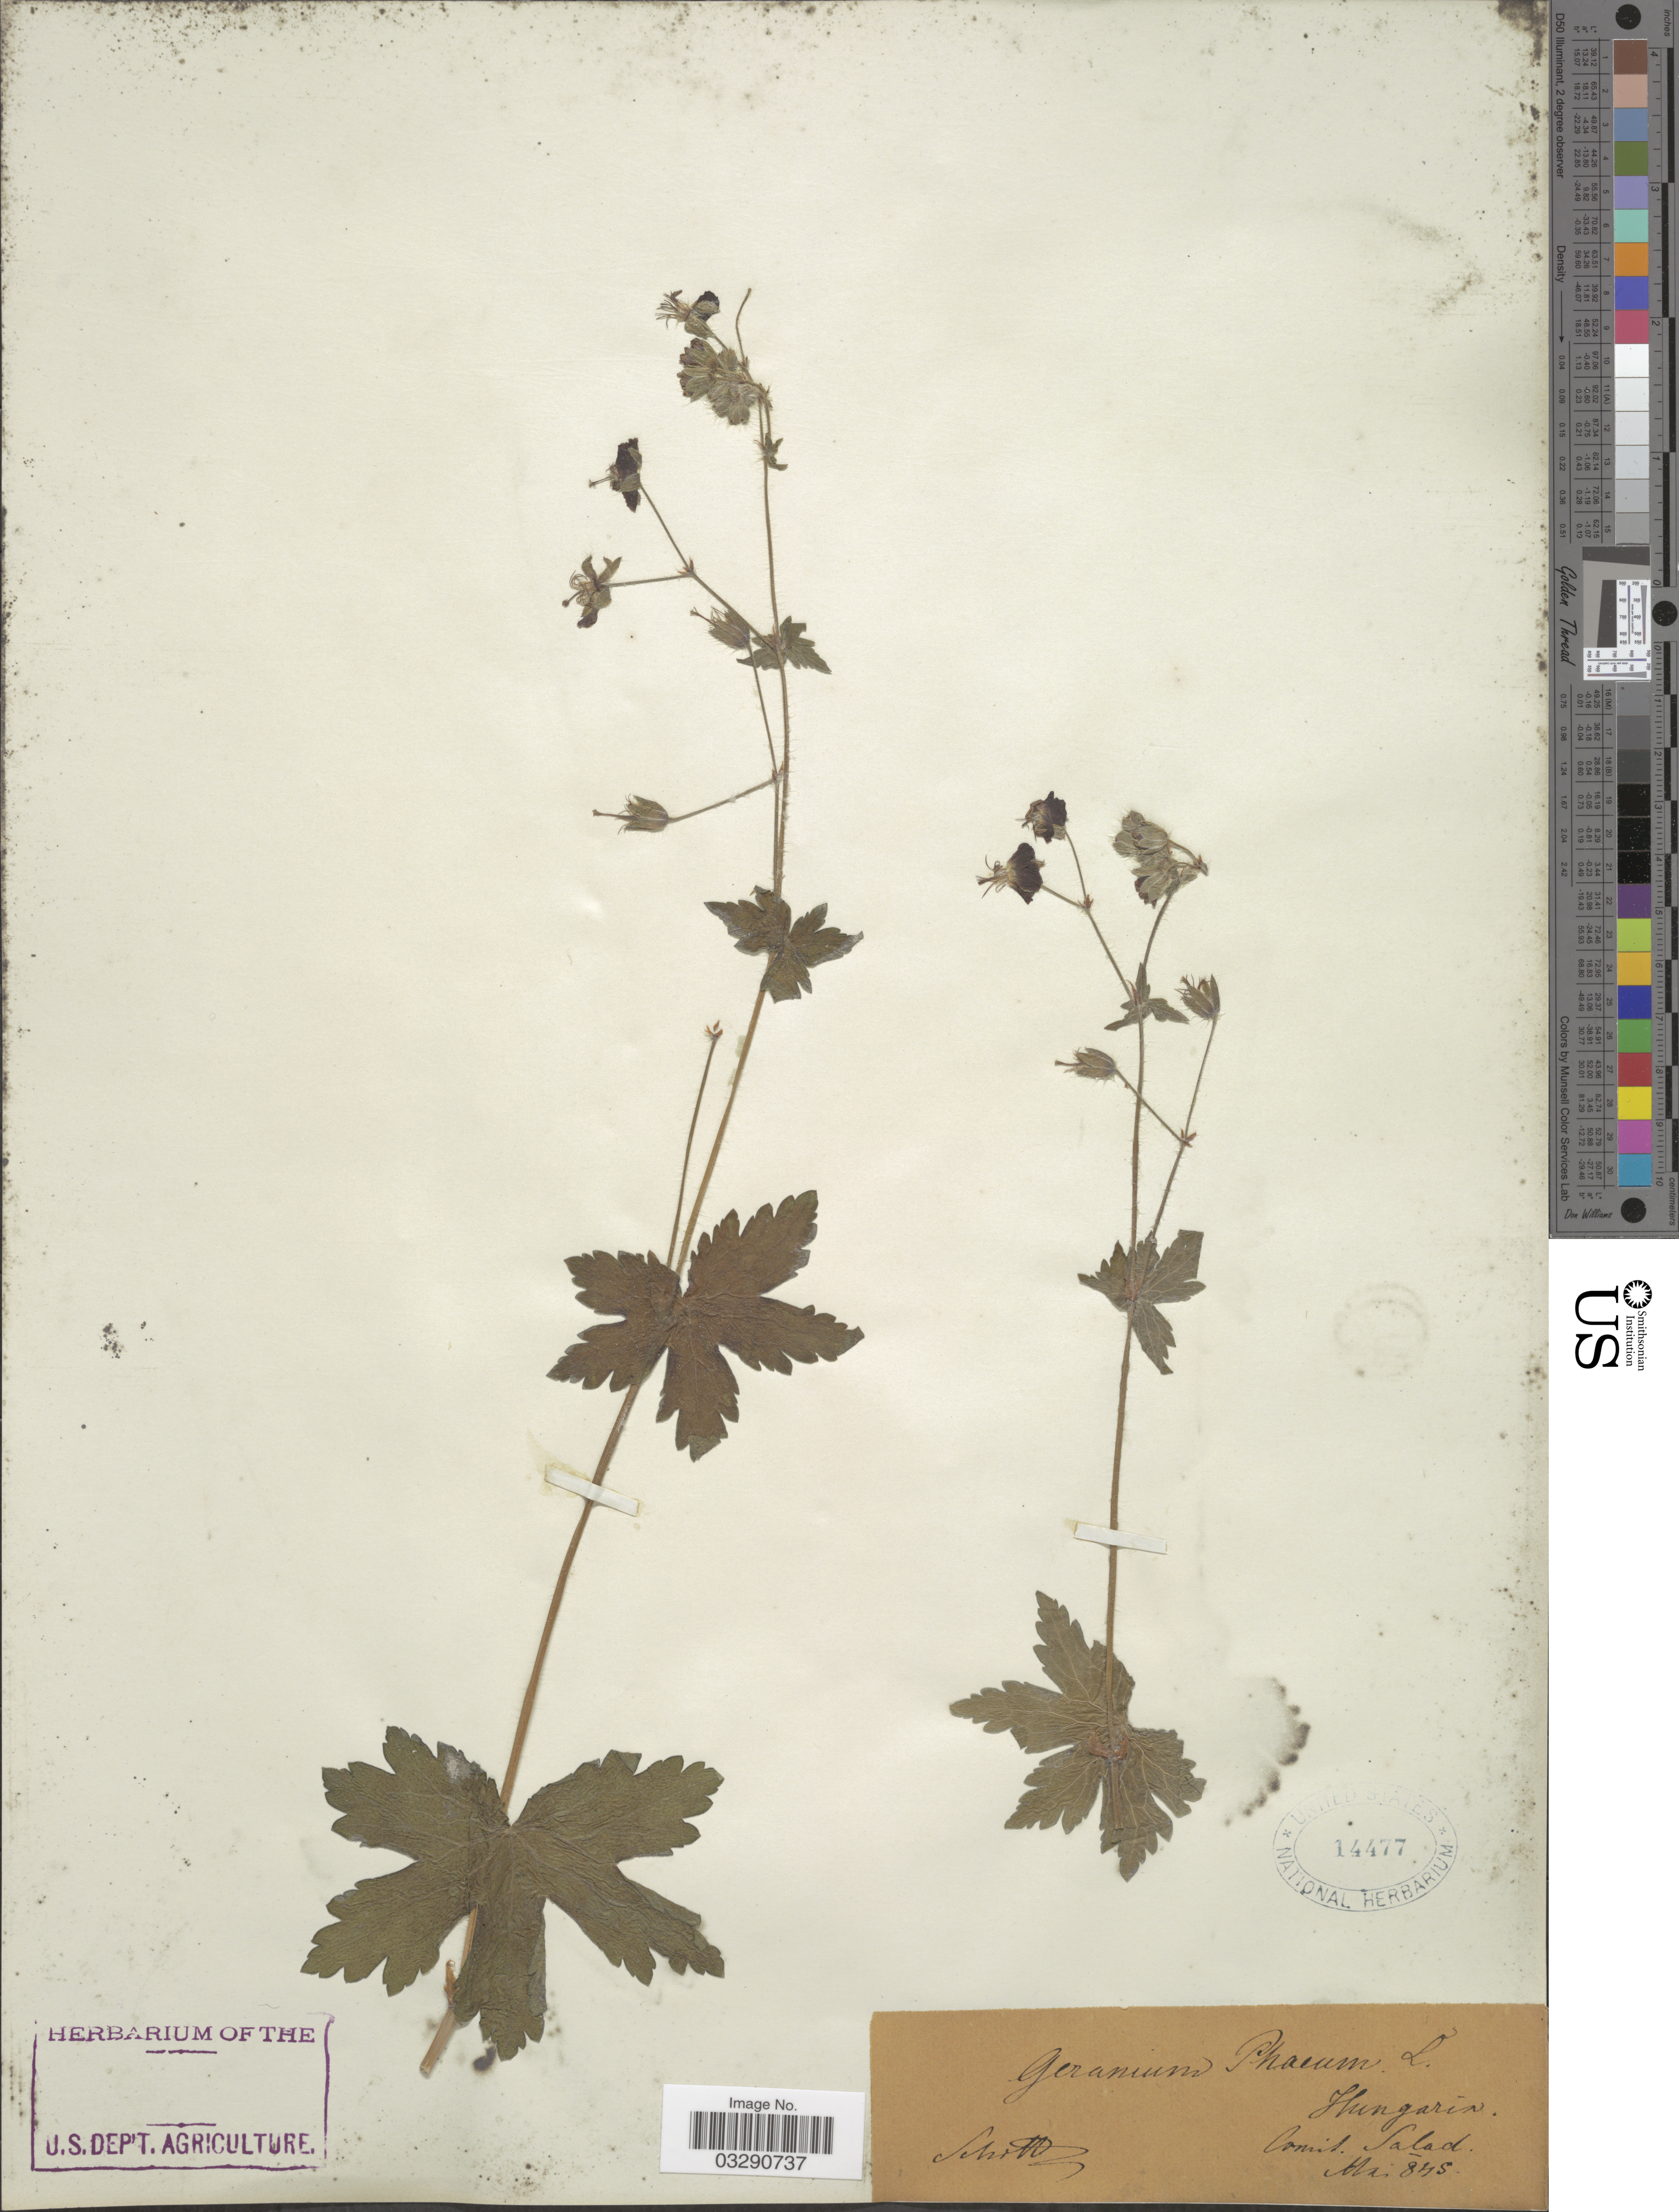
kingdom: Plantae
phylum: Tracheophyta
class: Magnoliopsida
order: Geraniales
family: Geraniaceae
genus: Geranium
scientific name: Geranium phaeum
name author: L.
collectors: Schott, --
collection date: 1845-05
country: Hungary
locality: Comit. Salad.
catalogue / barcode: US 14477